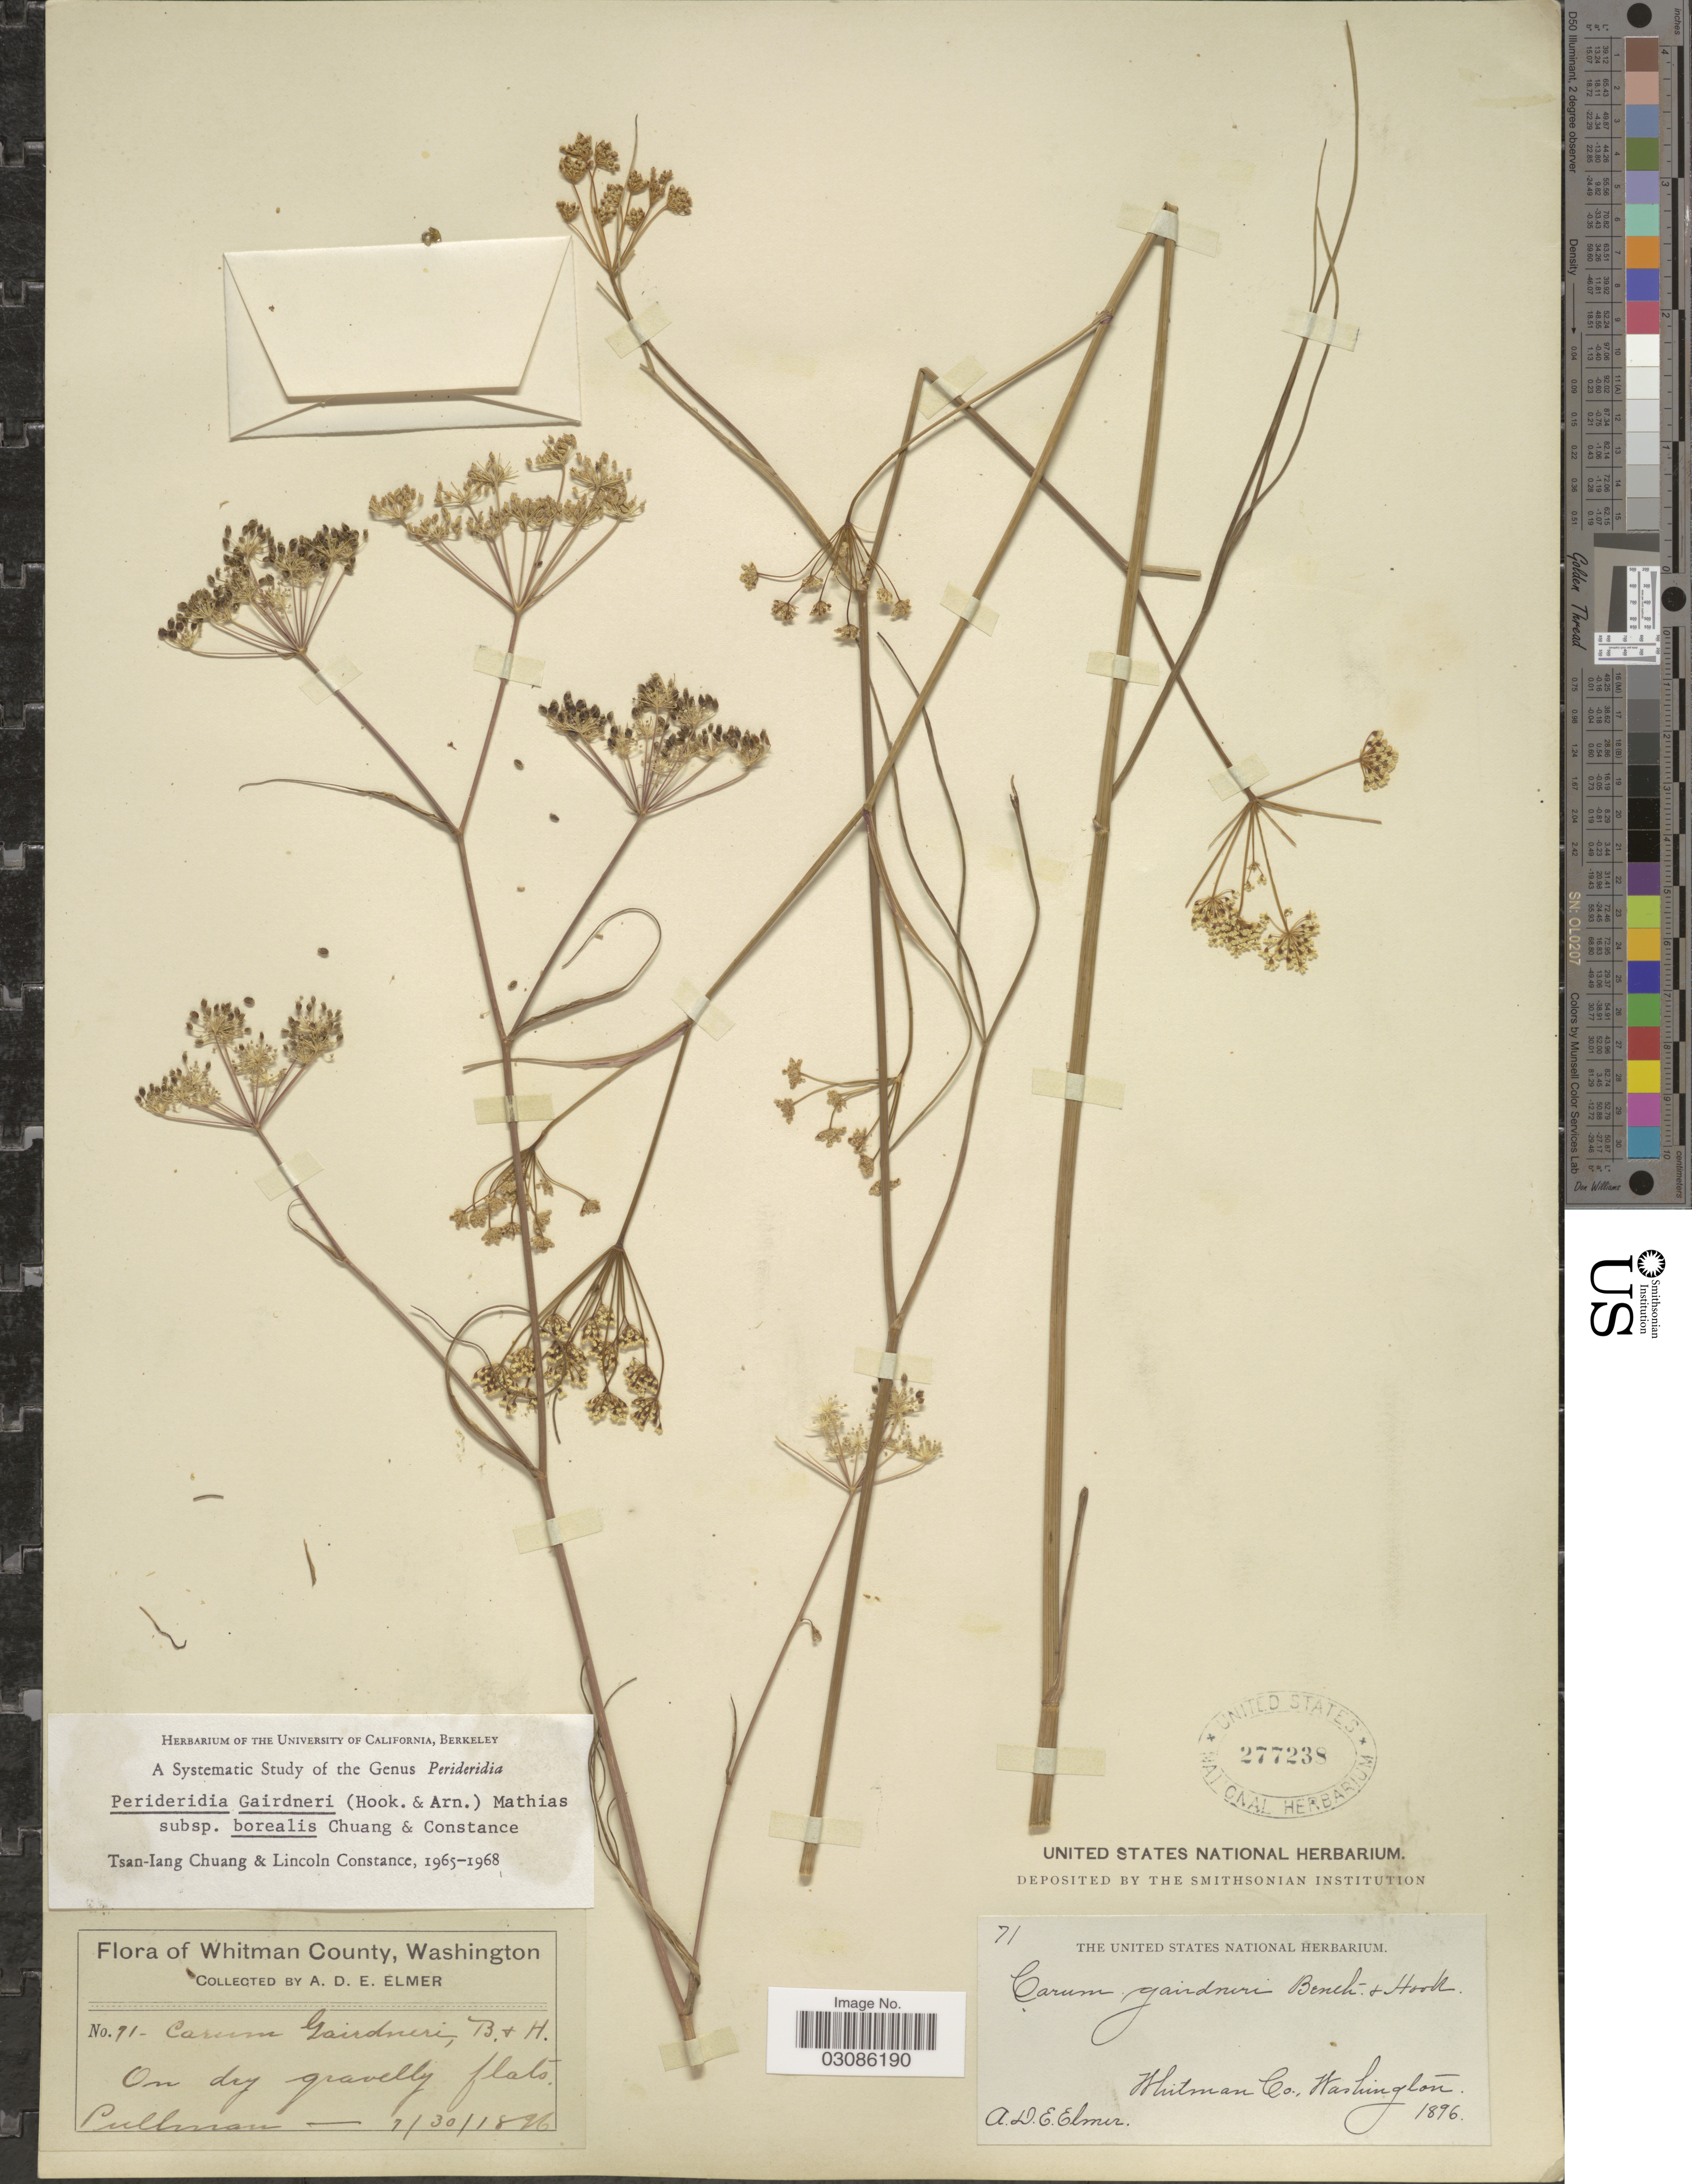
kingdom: Plantae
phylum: Tracheophyta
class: Magnoliopsida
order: Apiales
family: Apiaceae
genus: Perideridia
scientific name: Perideridia gairdneri subsp. borealis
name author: T.I. Chuang & Constance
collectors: A. D. E. Elmer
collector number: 71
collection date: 1896-07-30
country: United States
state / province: Washington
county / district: Whitman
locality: On dry gravelly flats. Whitman Co.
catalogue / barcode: US 277238